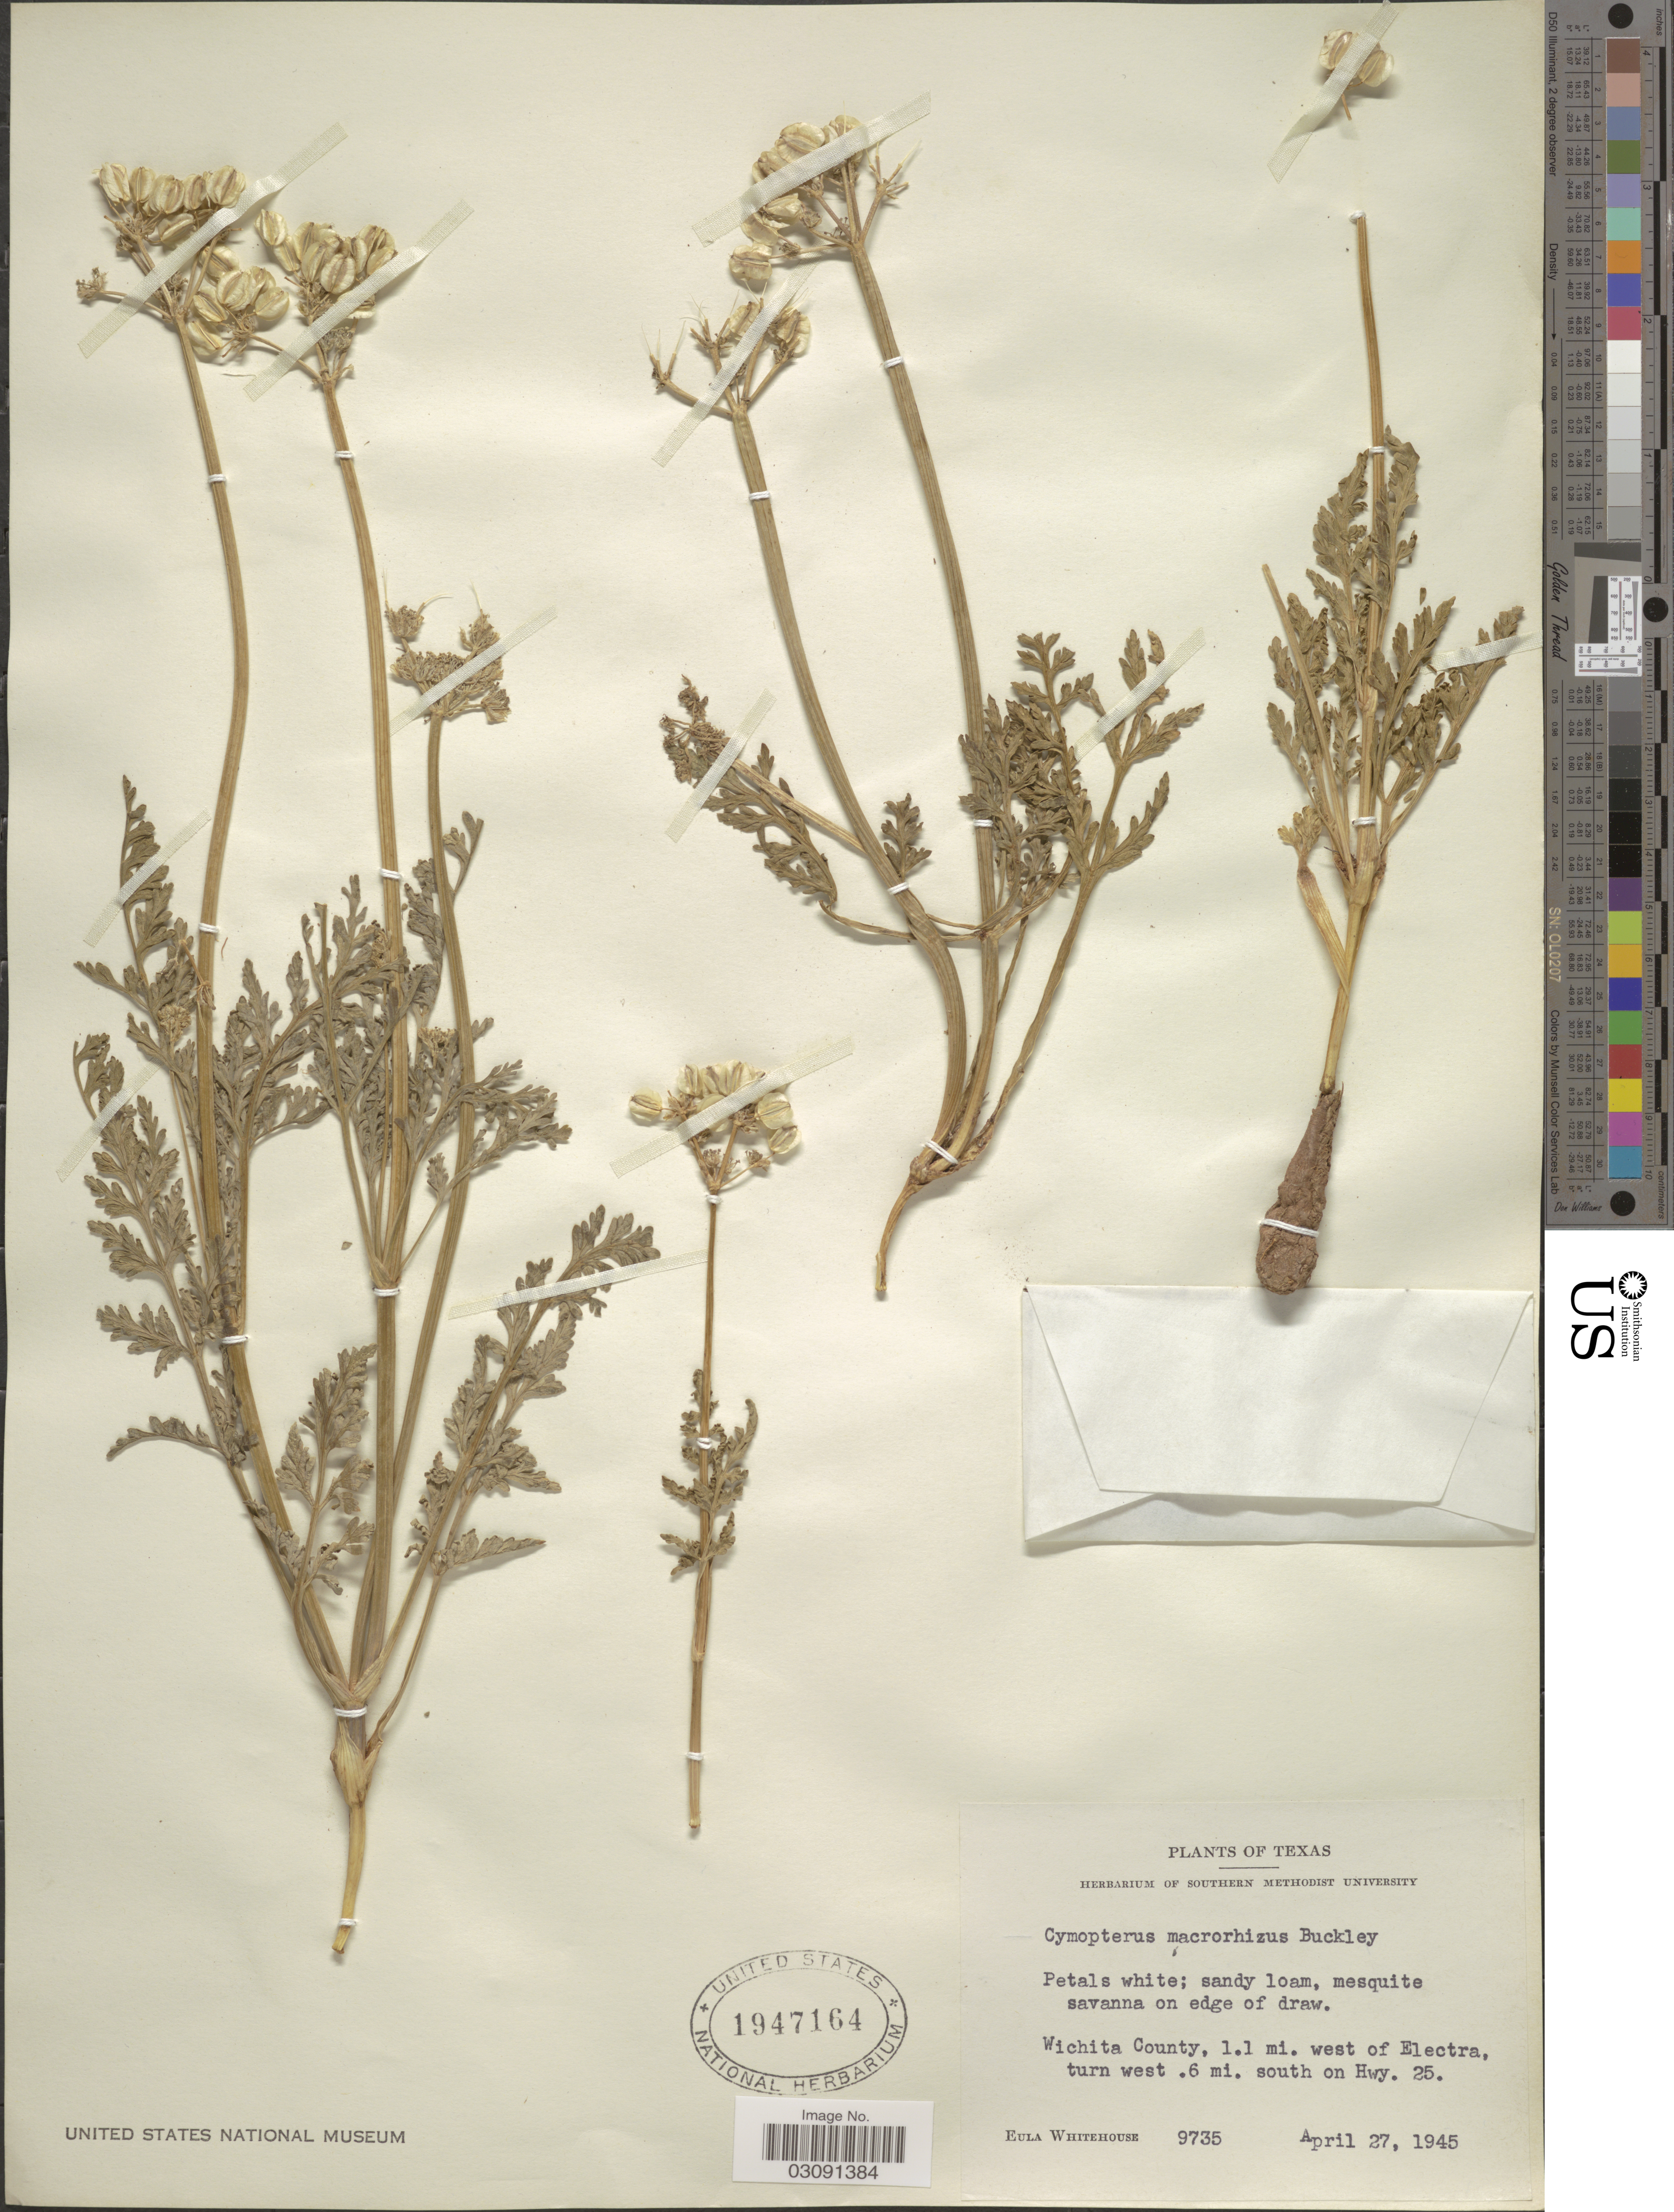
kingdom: Plantae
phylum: Tracheophyta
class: Magnoliopsida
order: Apiales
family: Apiaceae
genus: Cymopterus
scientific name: Cymopterus macrorhizus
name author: Buckley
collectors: E. Whitehouse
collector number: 9735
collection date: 1945-04-27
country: United States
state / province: Texas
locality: Wichita County, 1.1 mi. west of Electra, turn west .6 mi. south on Hwy. 25.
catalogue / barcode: US 1947164